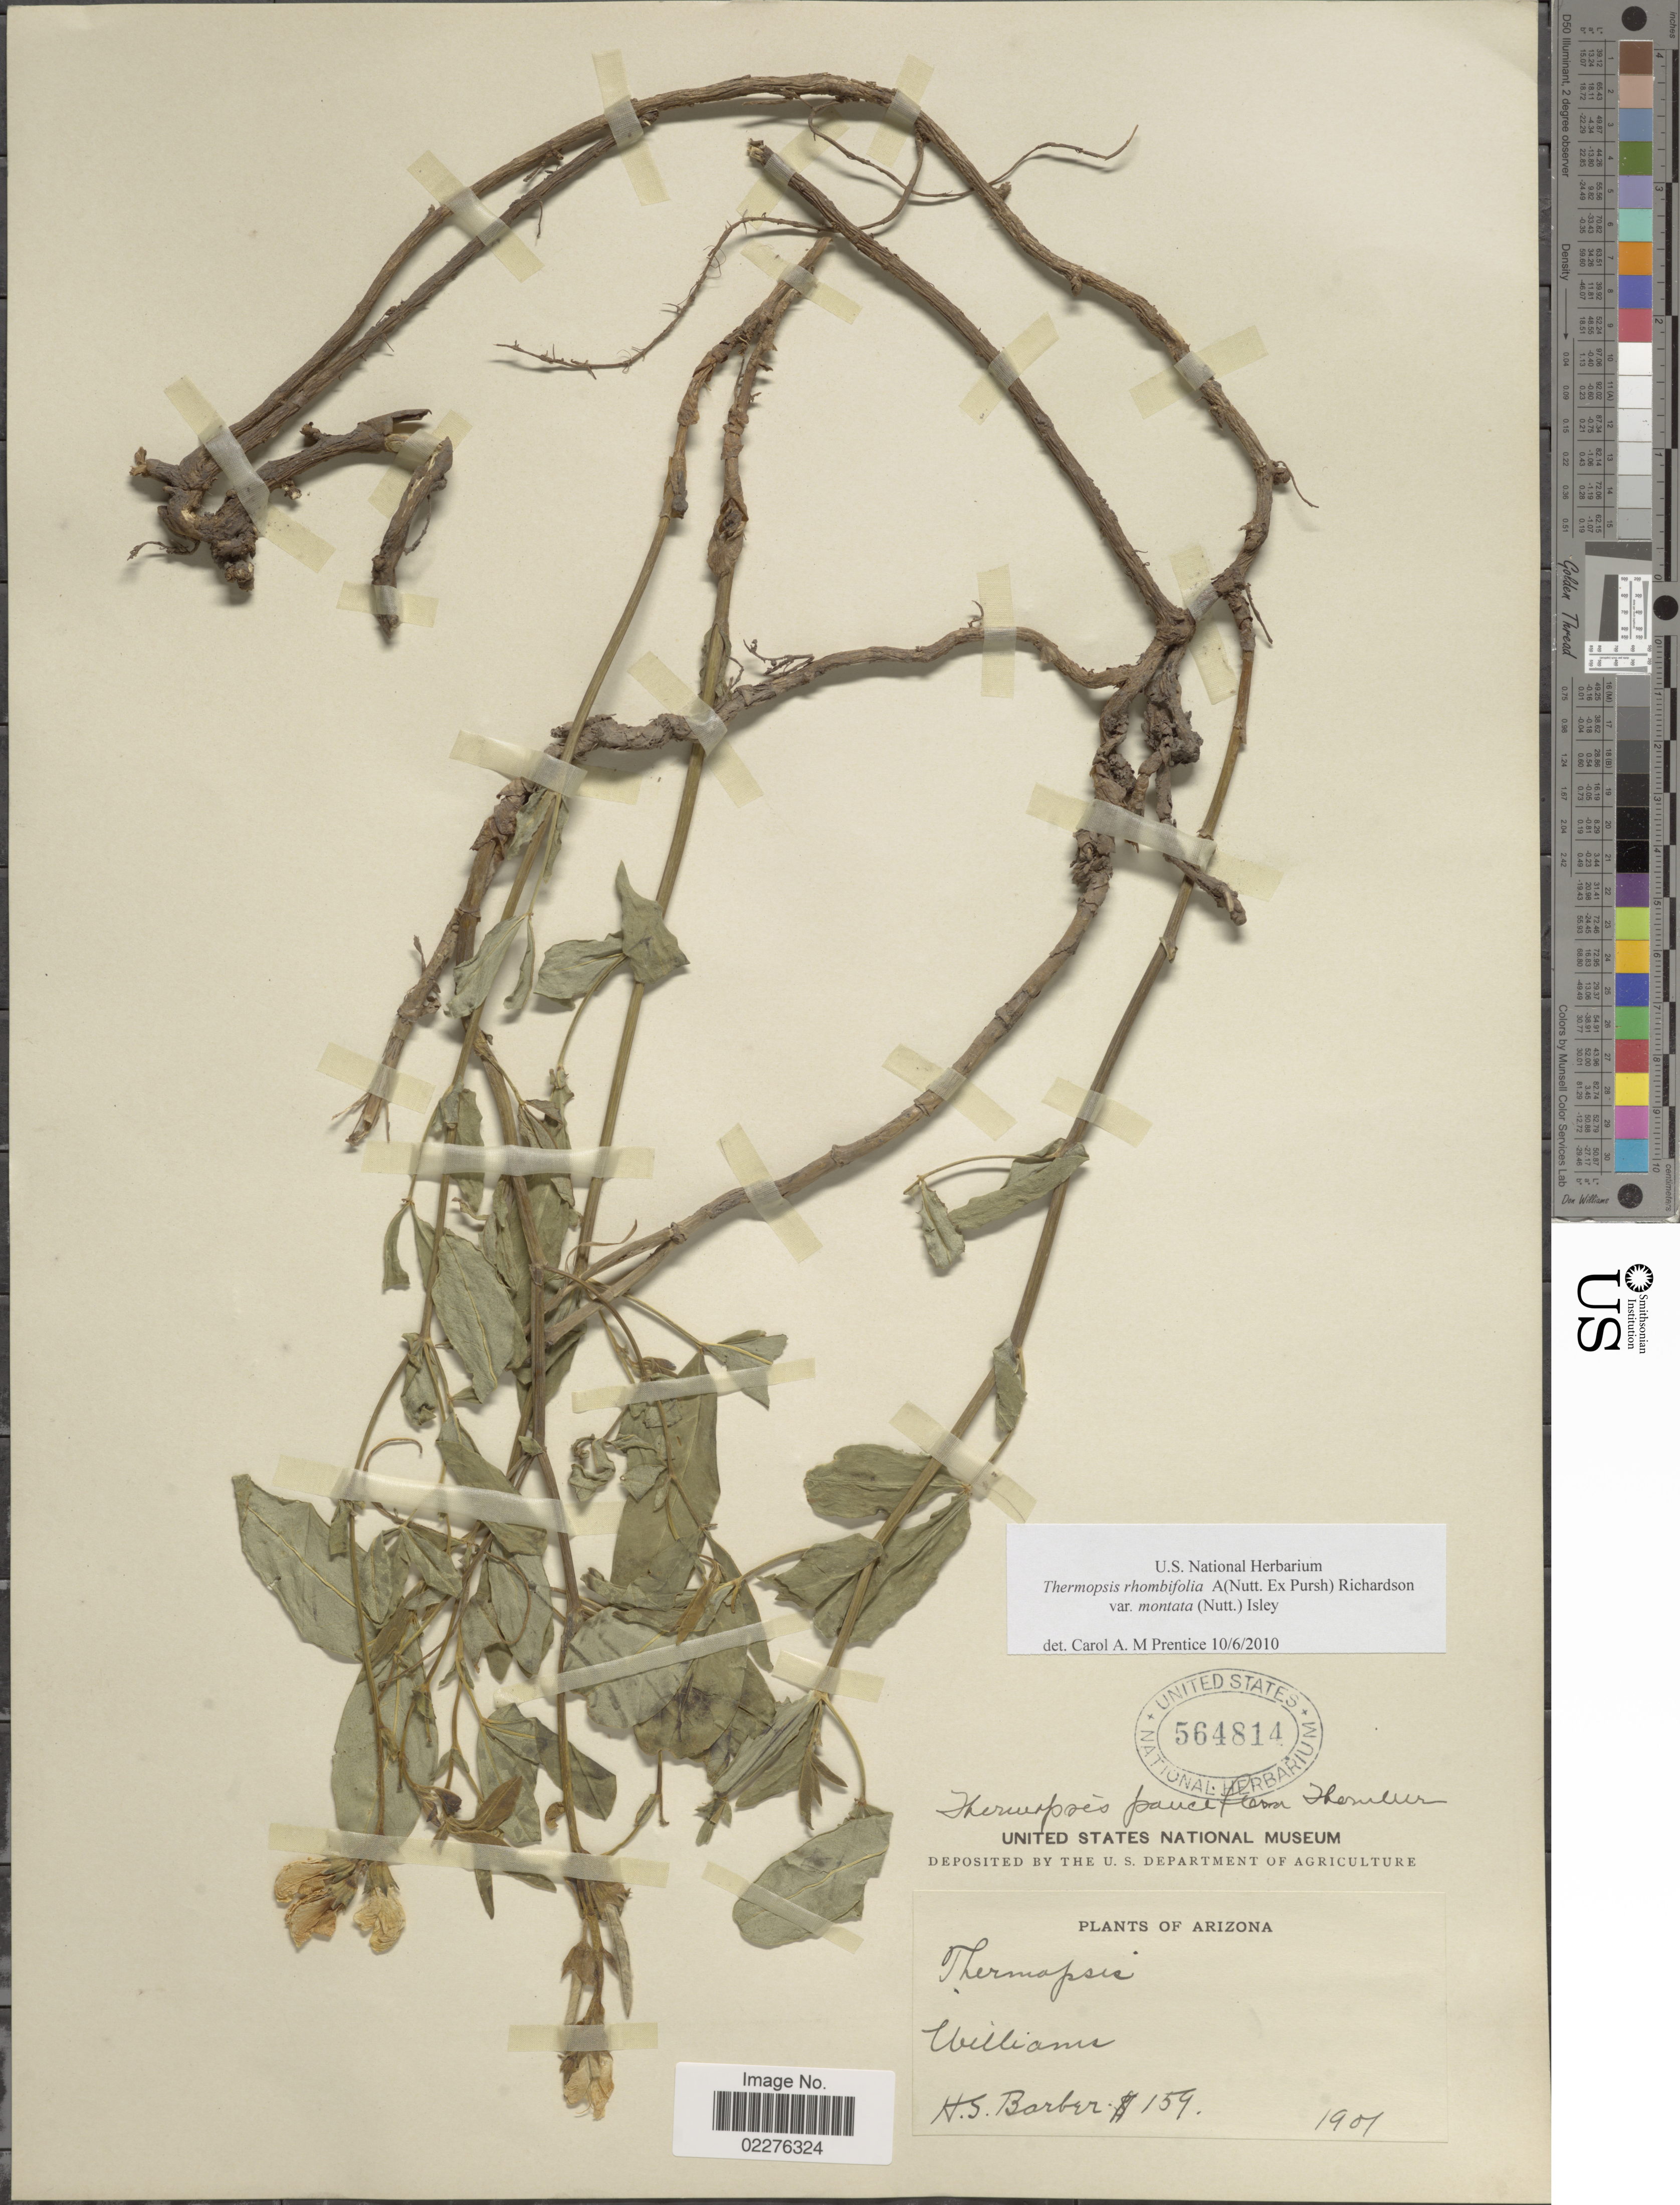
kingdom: Plantae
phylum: Tracheophyta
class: Magnoliopsida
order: Fabales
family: Fabaceae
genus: Thermopsis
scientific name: Thermopsis rhombifolia var. montana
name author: (Nutt.) Isley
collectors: H. Barber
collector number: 159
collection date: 1901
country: United States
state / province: Arizona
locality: Williams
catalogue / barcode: US 564814